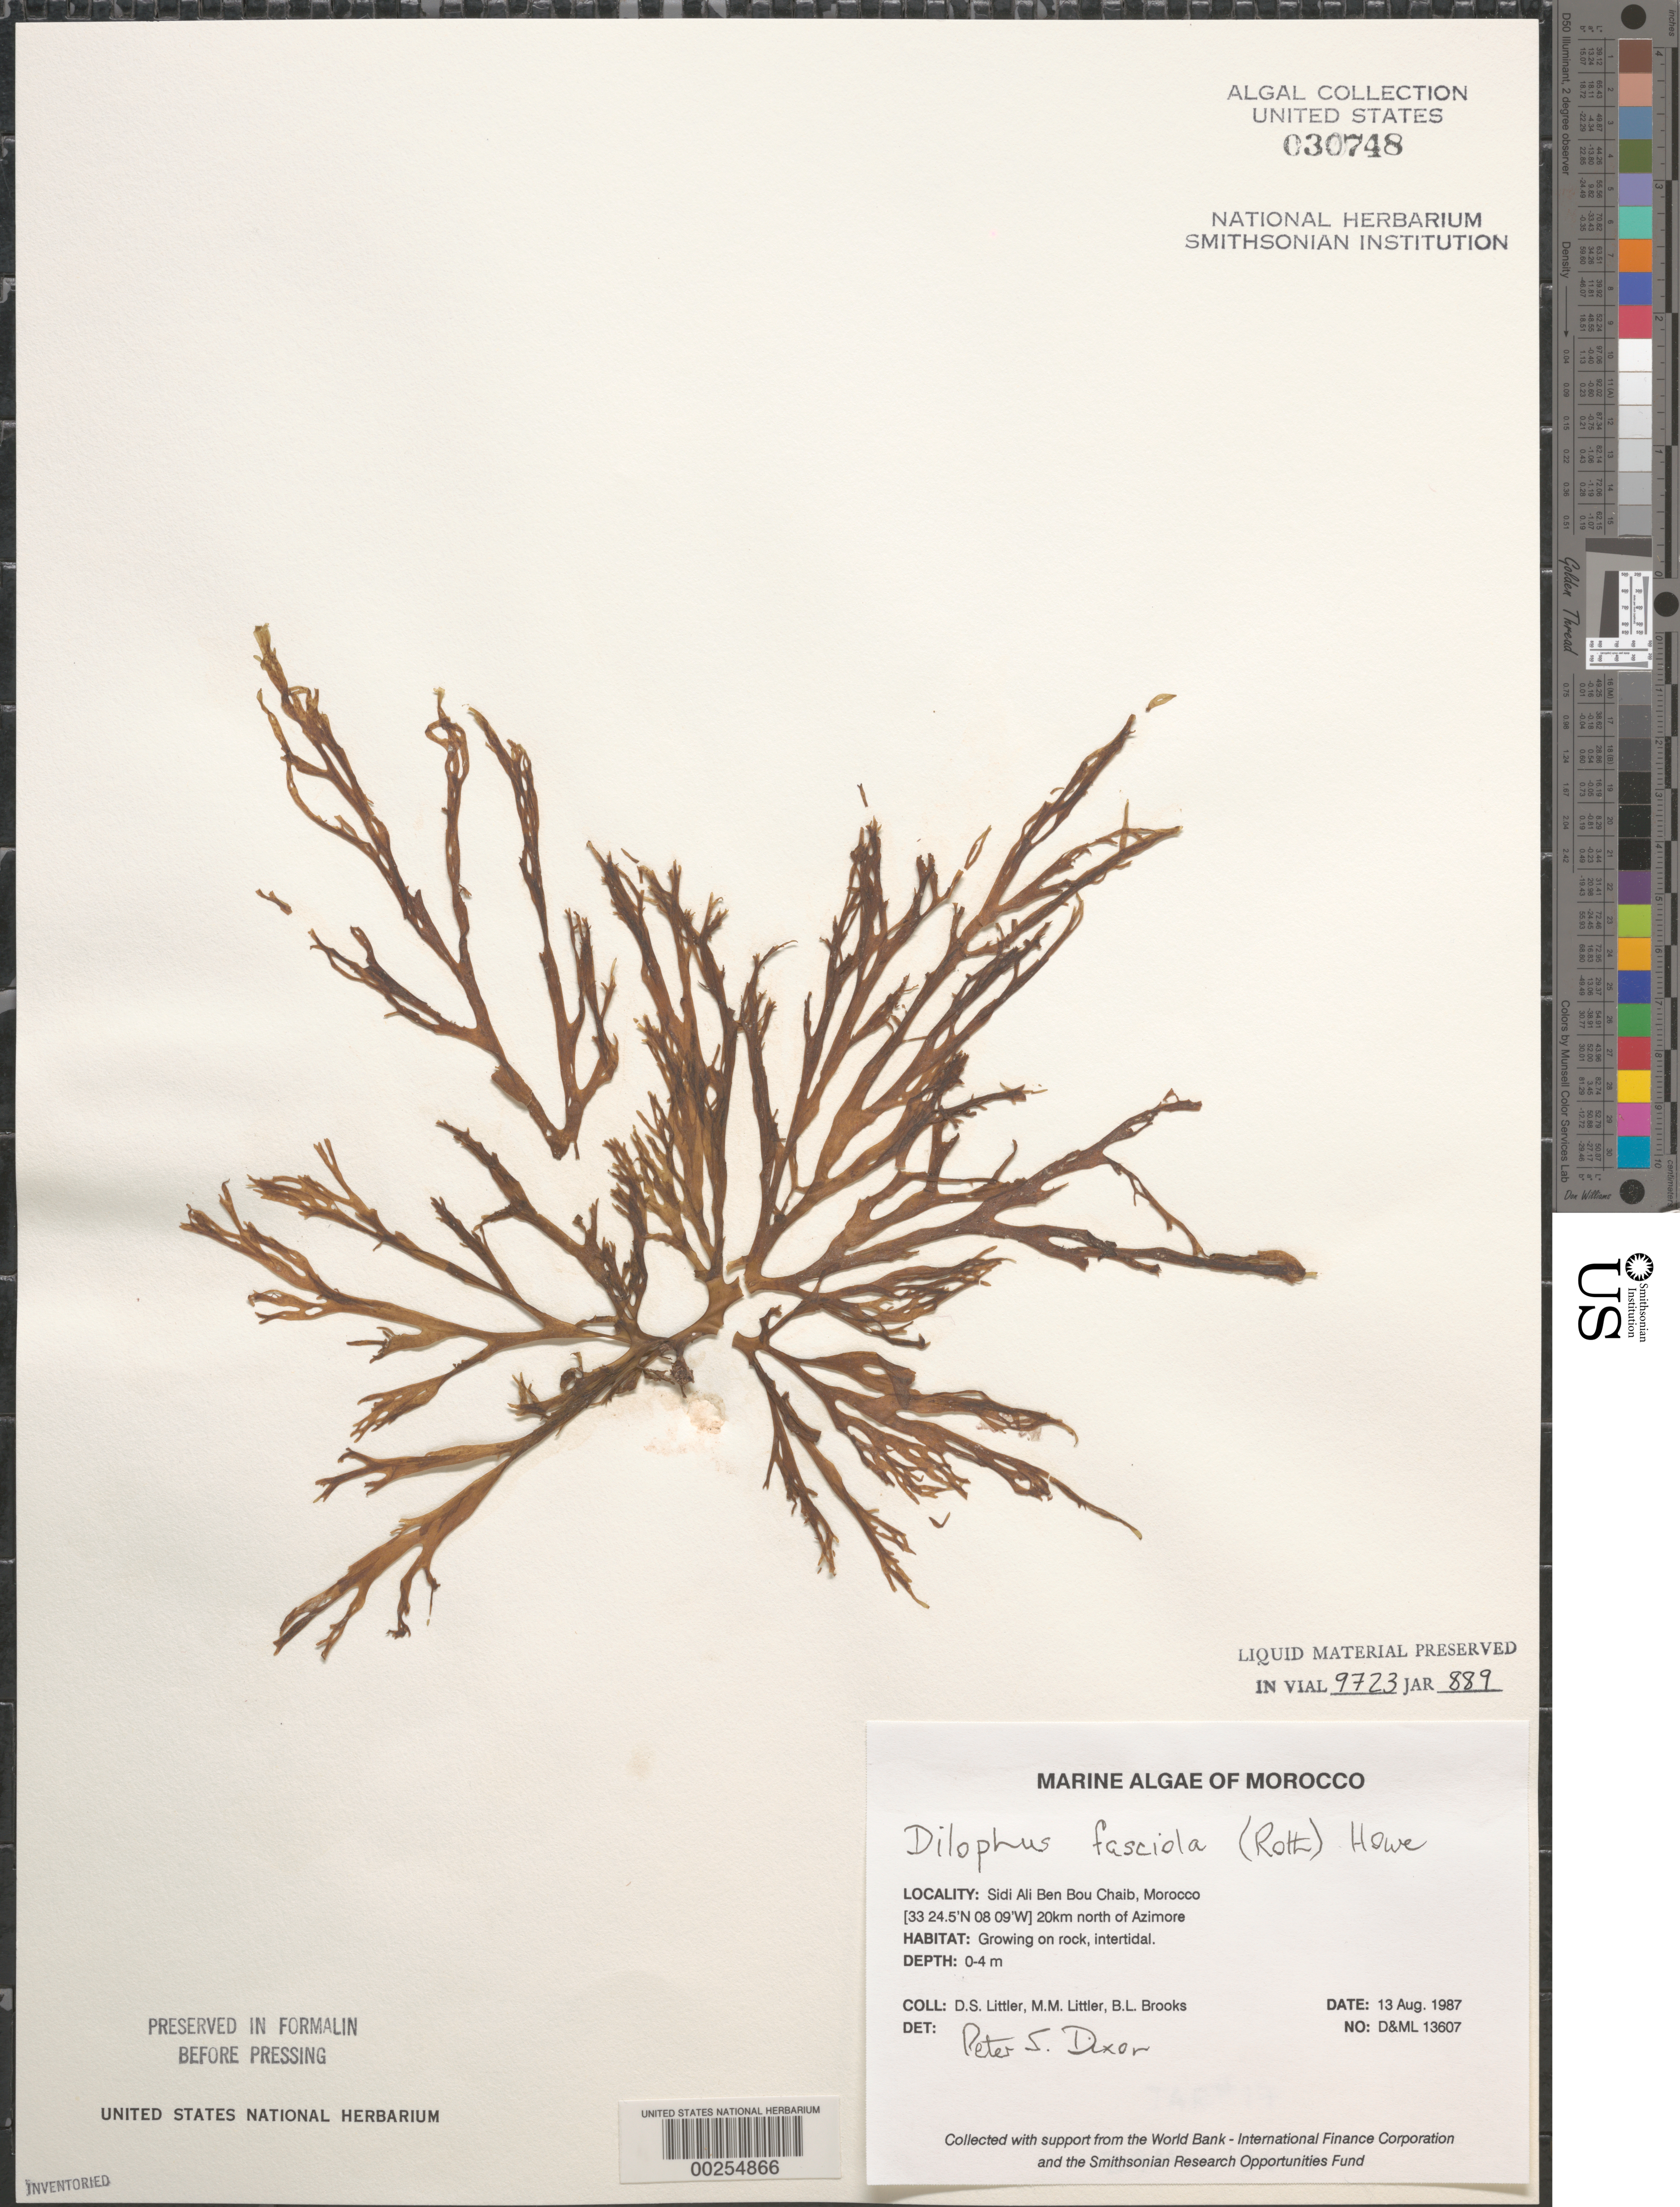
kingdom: Chromista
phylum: Ochrophyta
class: Phaeophyceae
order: Dictyotales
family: Dictyotaceae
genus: Dictyota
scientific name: Dictyota fasciola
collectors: D. S. Littler, M. M. Littler & B. Brooks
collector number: D&ML 13607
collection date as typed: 13 Aug 1987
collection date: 1987-08-13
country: Morocco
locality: Sidi Ali Ben Bou Chaib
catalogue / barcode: US 30748